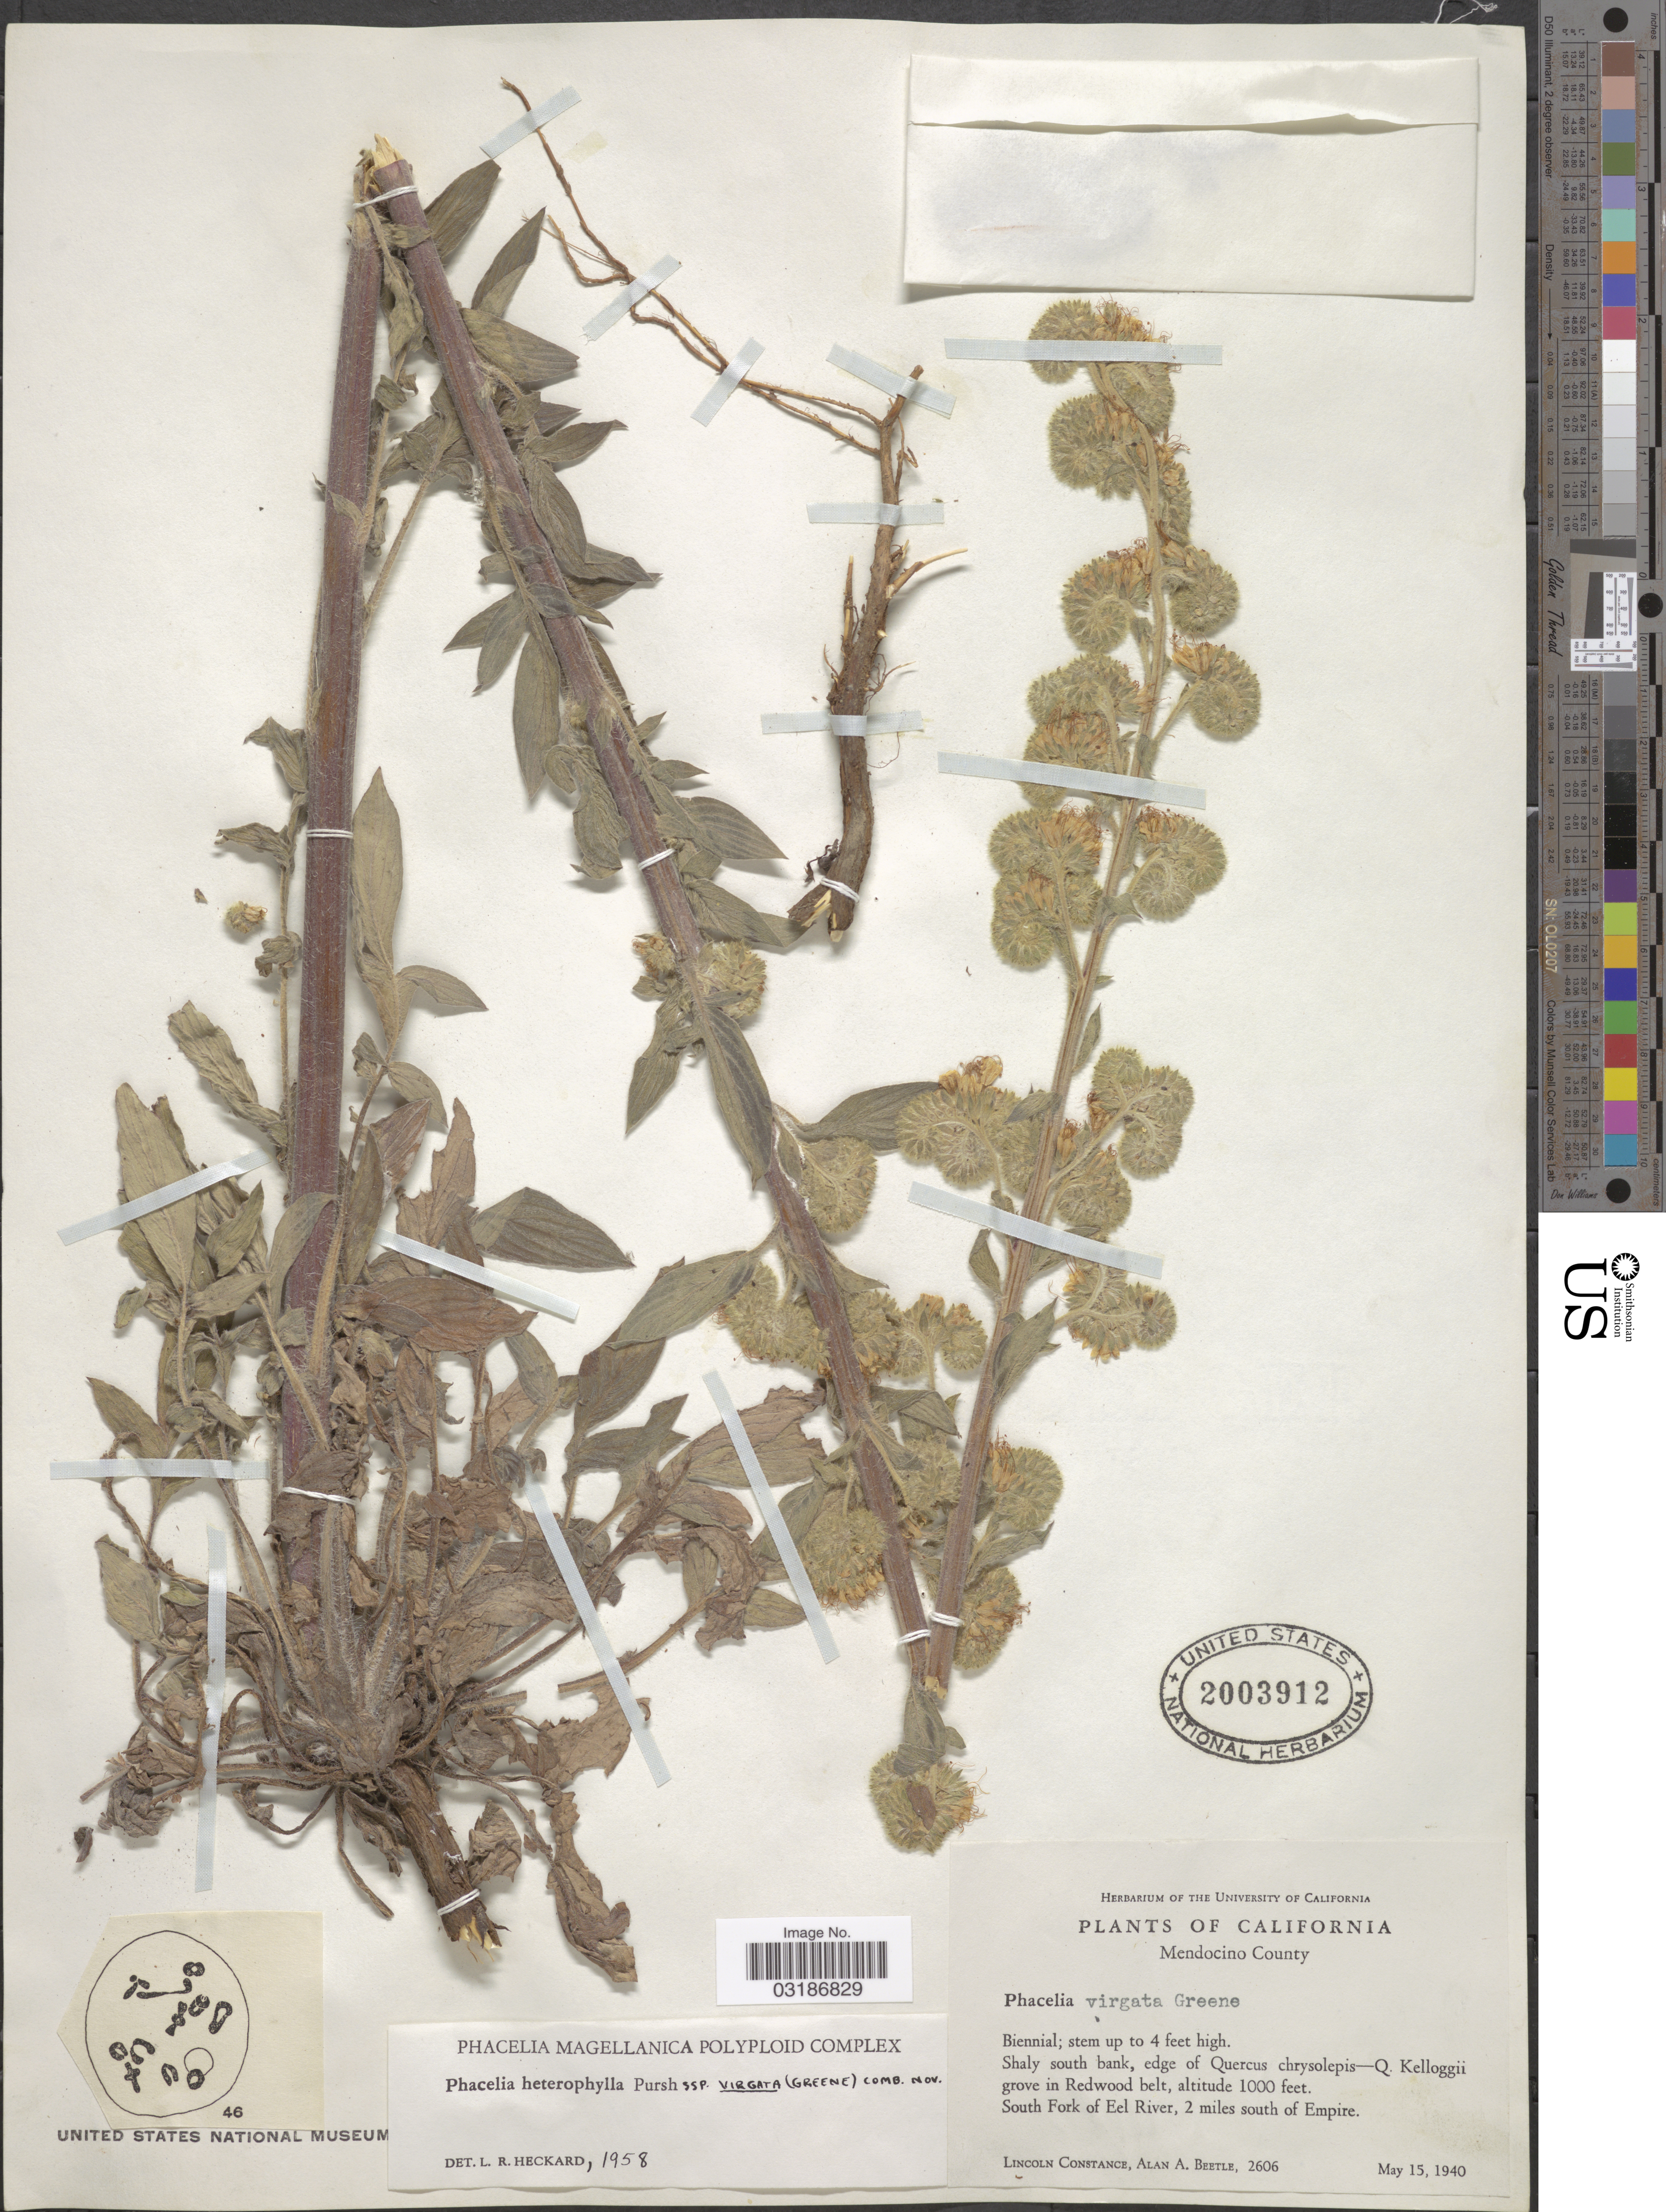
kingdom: Plantae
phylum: Tracheophyta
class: Magnoliopsida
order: Boraginales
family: Hydrophyllaceae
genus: Phacelia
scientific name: Phacelia heterophylla subsp. virgata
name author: (Greene) Heckard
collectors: L. Constance & A. A. Beetle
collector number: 2606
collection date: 1940-05-15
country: United States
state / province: California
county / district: Mendocino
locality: Mendocino County. South Fork of Eel River, 2 miles south of Empire.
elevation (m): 305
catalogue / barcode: US 2003912